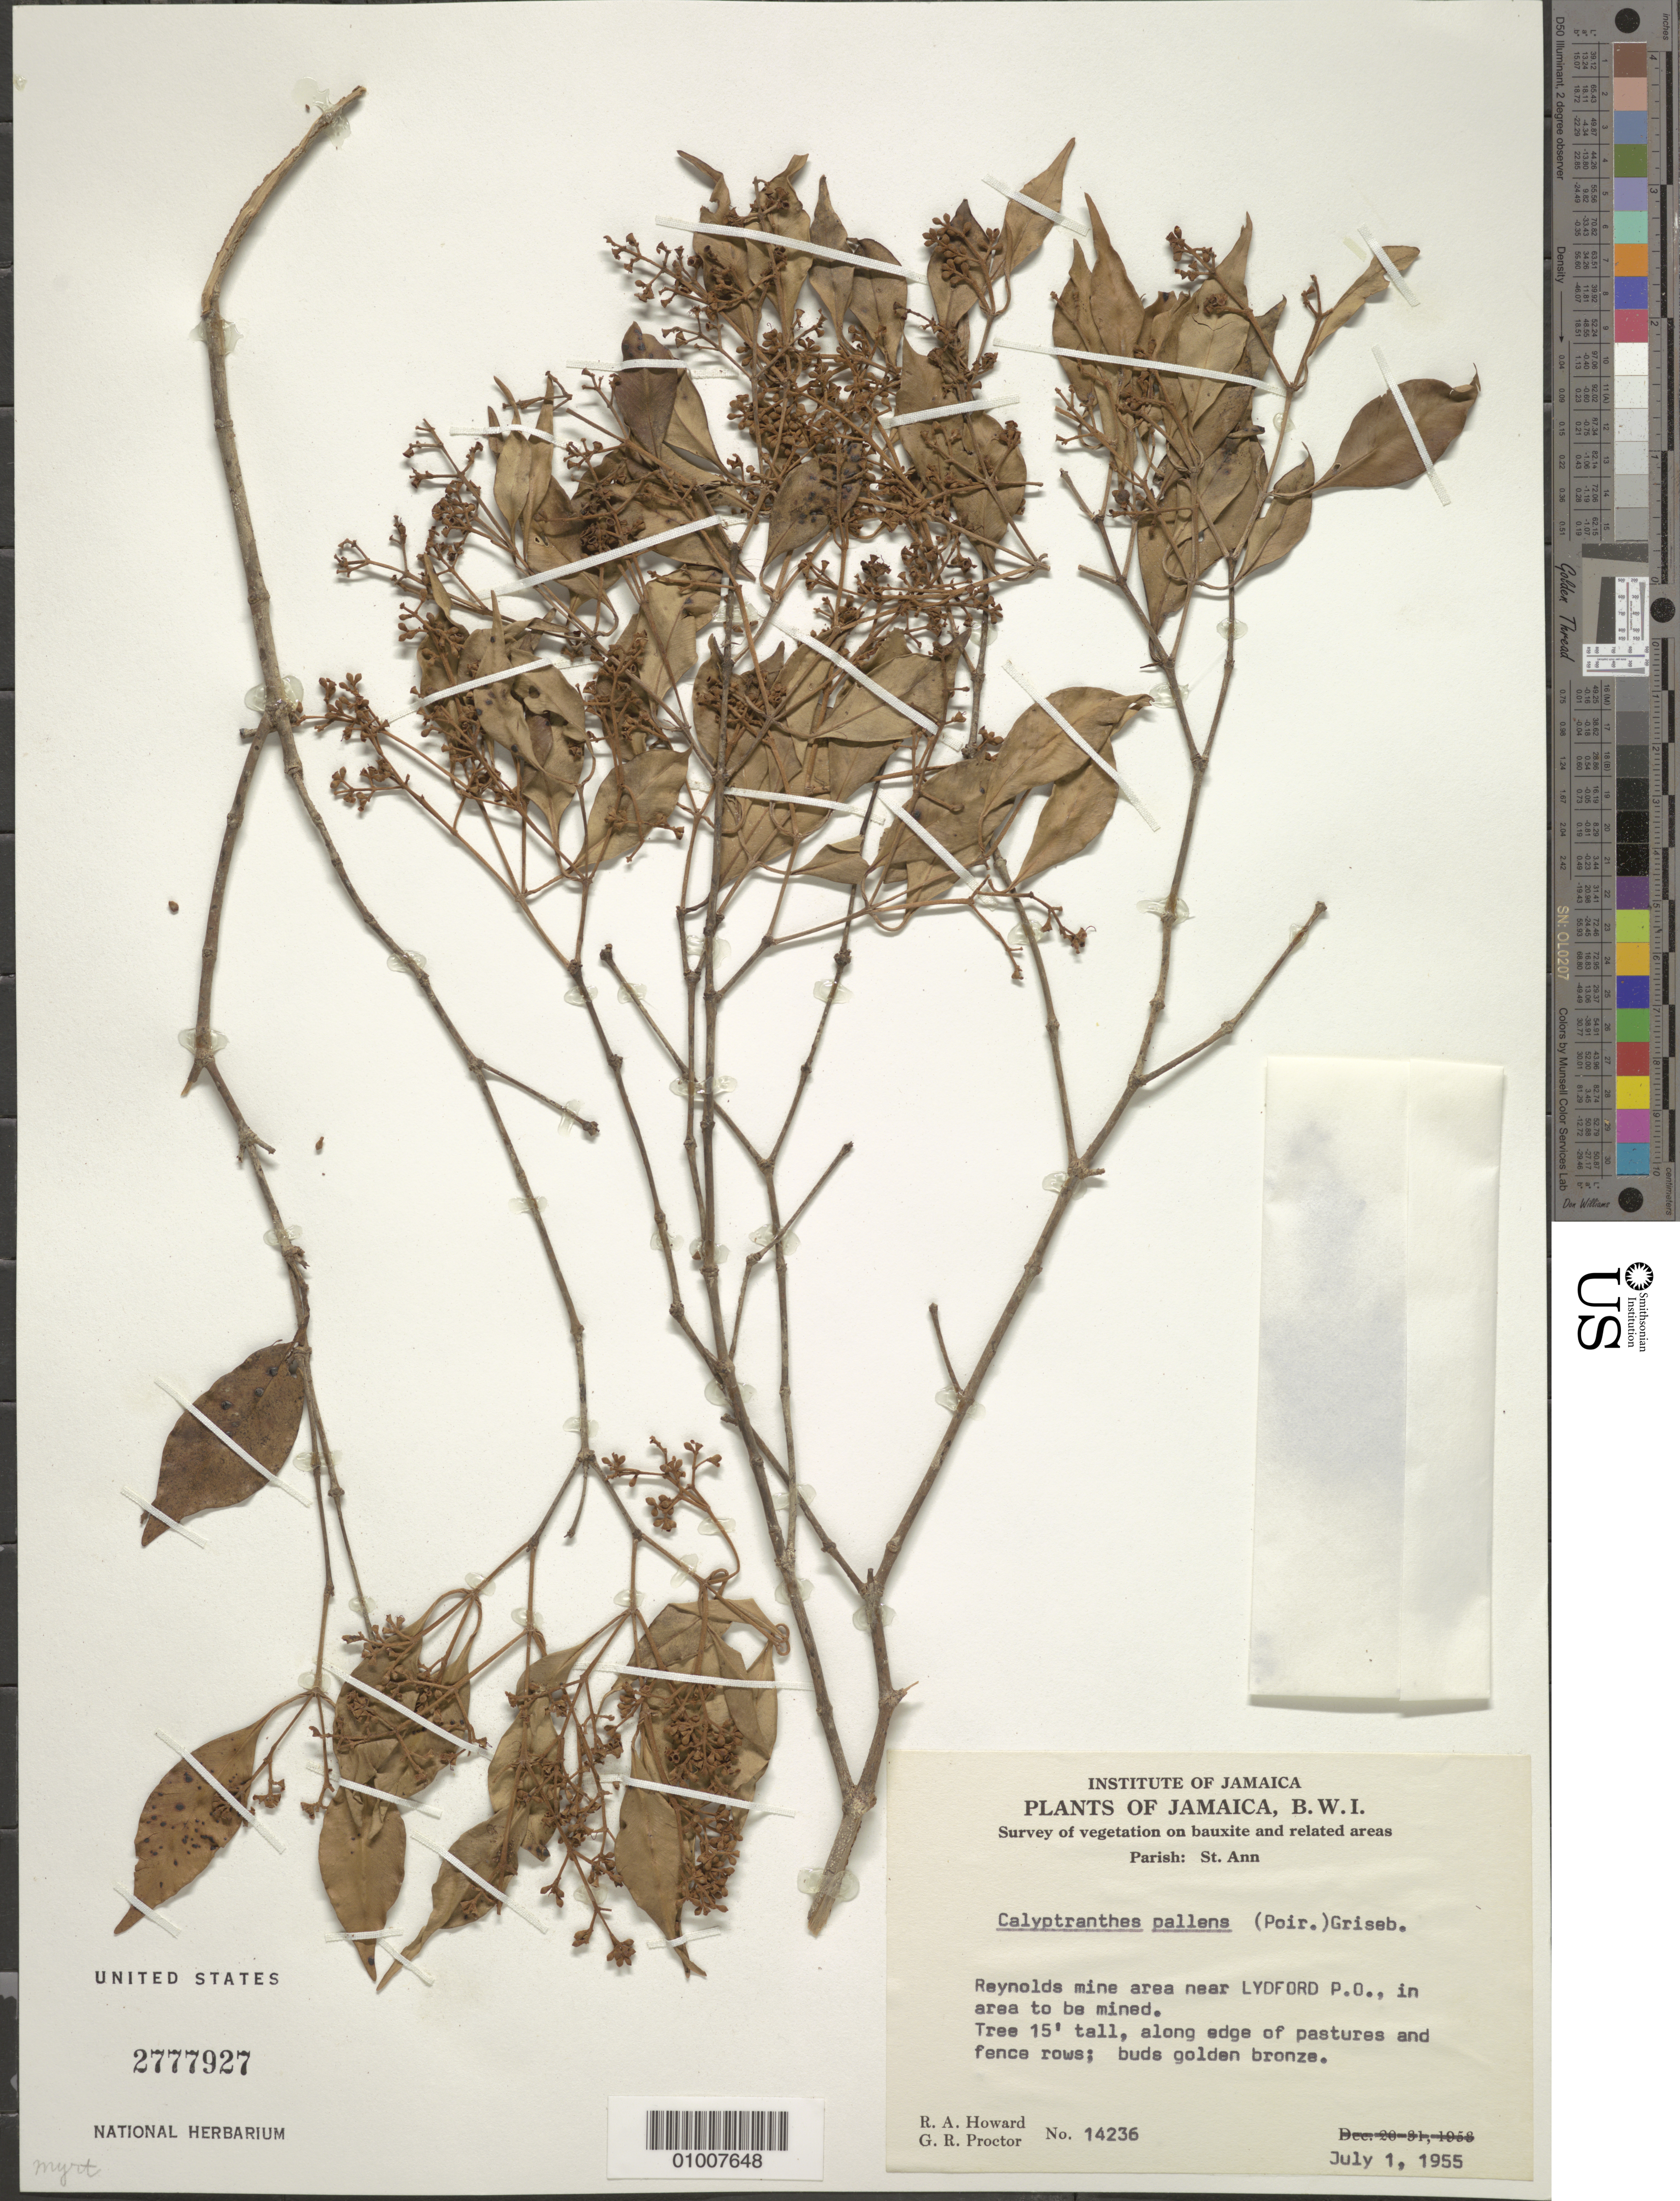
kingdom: Plantae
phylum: Tracheophyta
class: Magnoliopsida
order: Myrtales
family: Myrtaceae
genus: Myrcia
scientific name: Myrcia neopallens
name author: A.R. Lourenço & E. Lucas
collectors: R. A. Howard & G. R. Proctor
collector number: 14236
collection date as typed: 01 Jul 1955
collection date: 1955-07-01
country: Jamaica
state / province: Saint Ann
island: Jamaica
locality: Reynolds mine area near Lydford P.O., in area to be mined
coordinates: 0 N, 0 E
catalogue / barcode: US 2777927